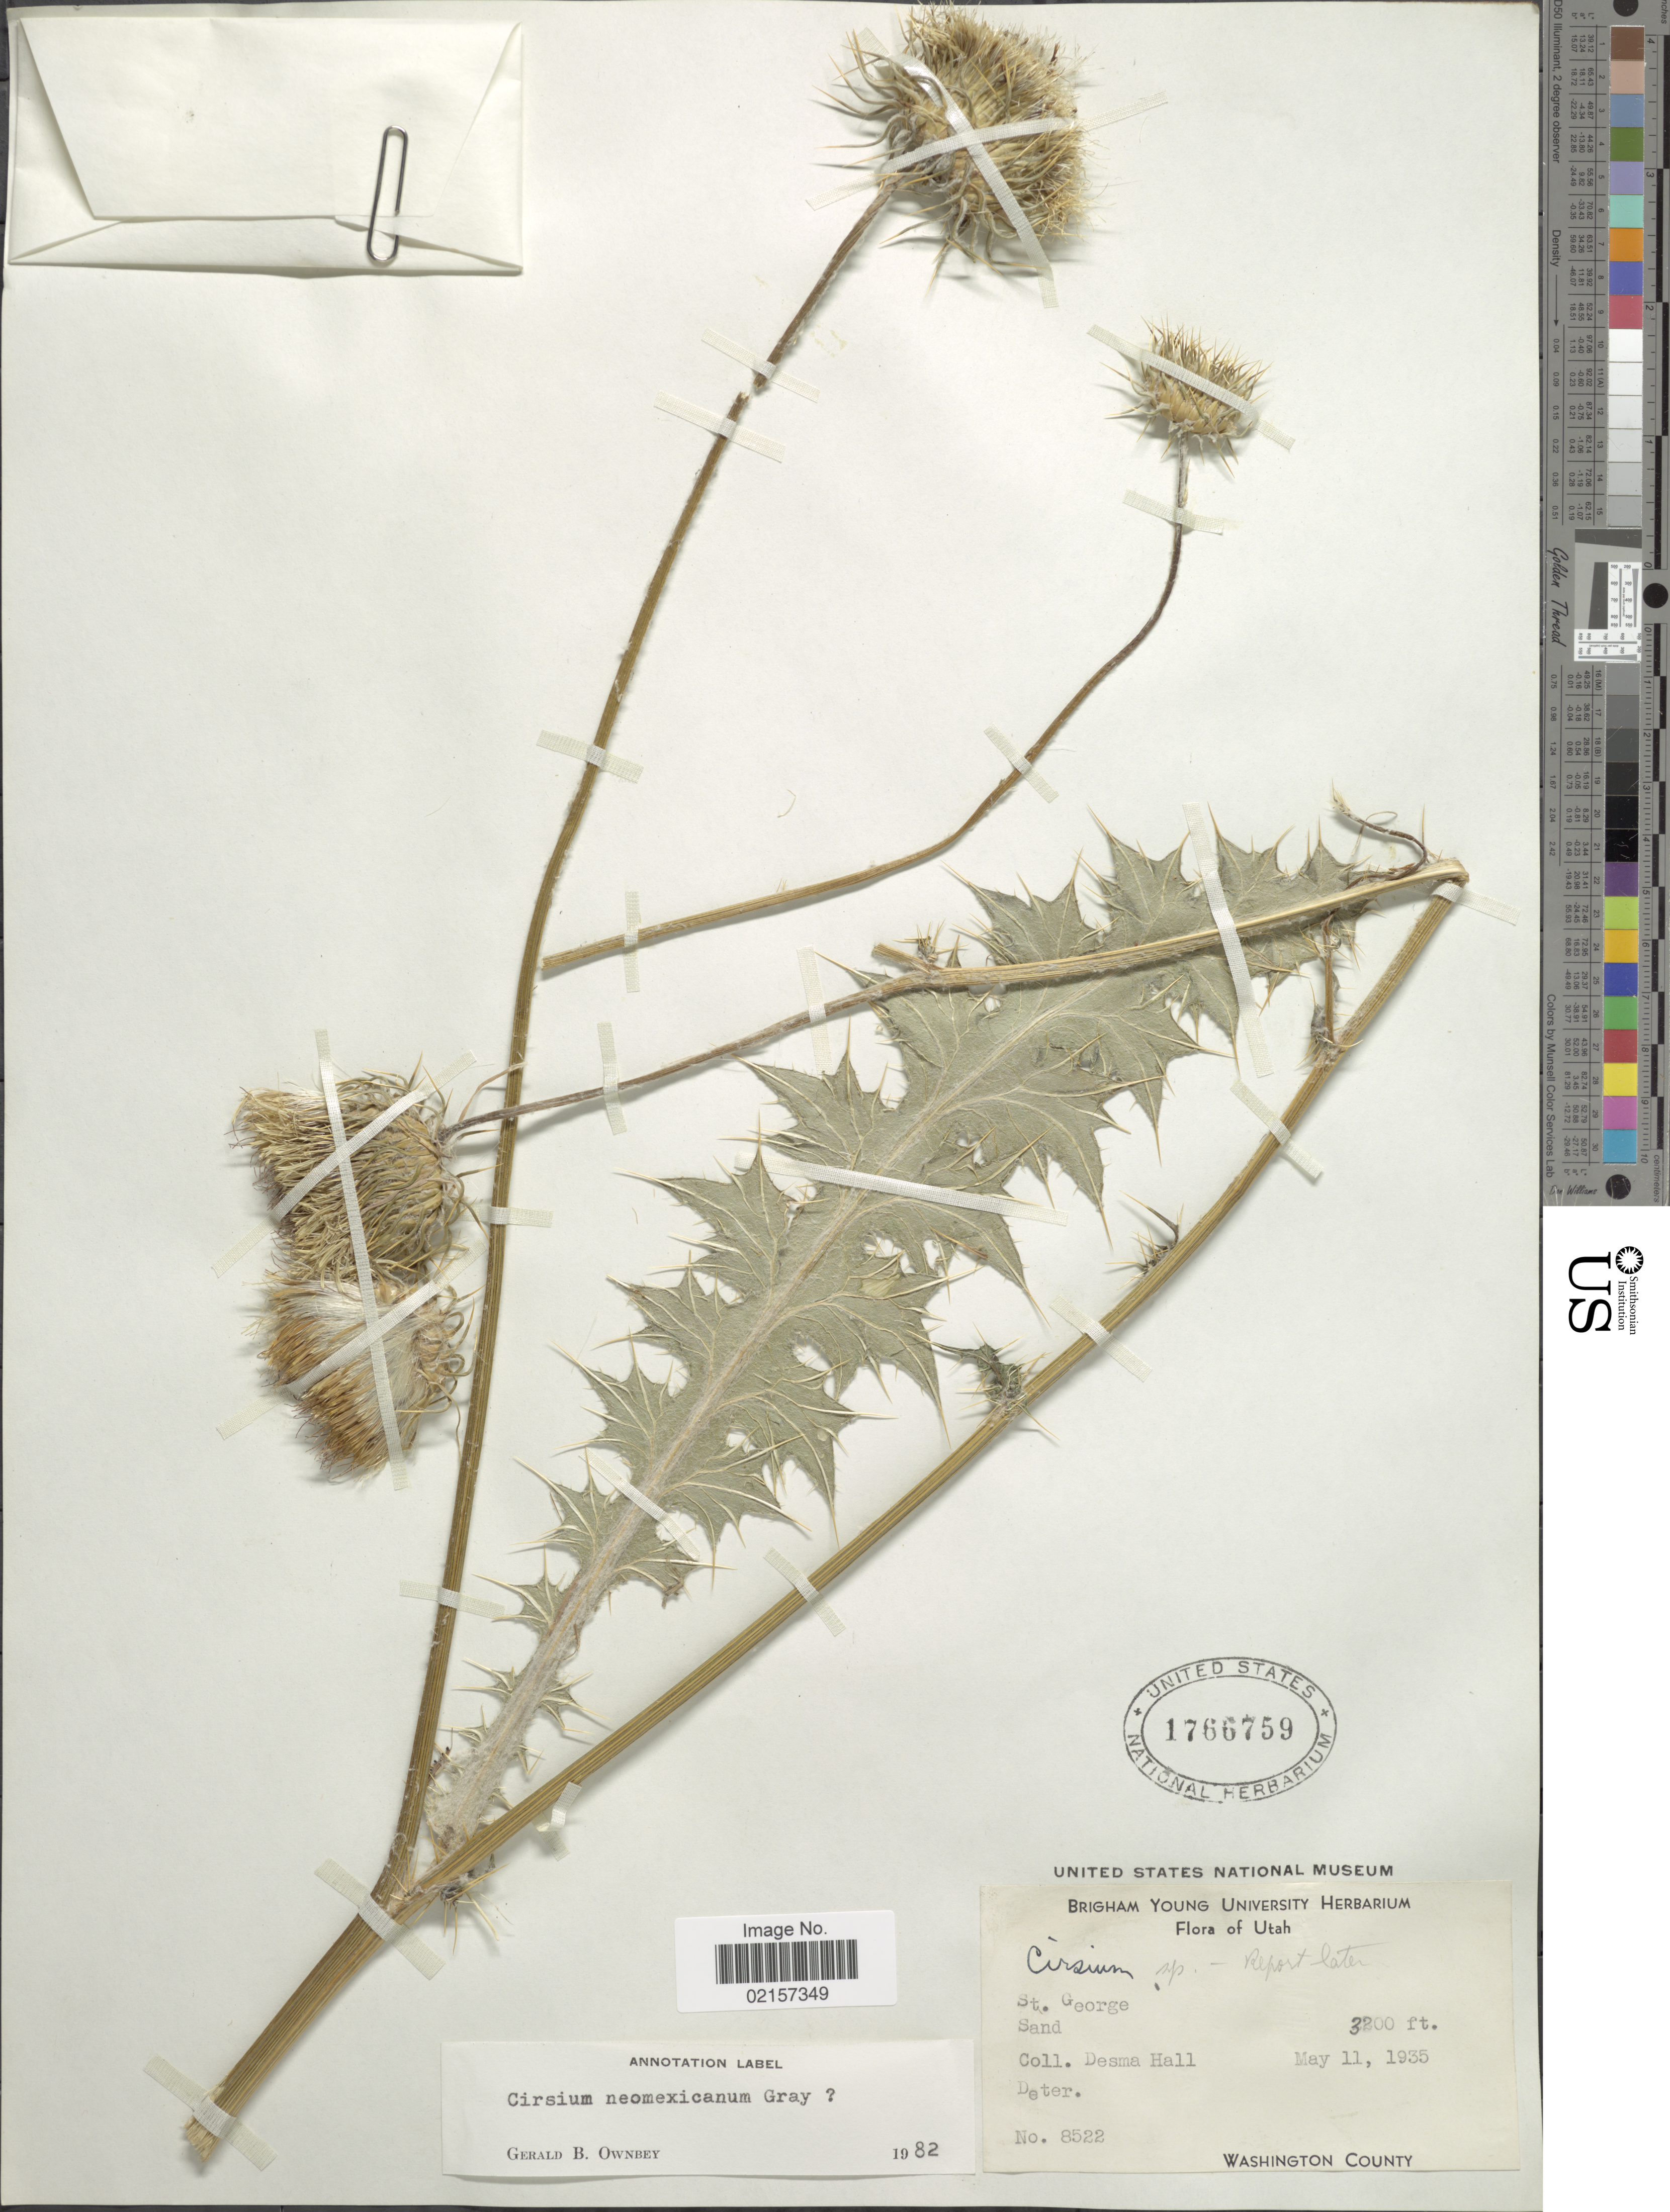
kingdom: Plantae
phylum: Tracheophyta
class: Magnoliopsida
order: Asterales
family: Asteraceae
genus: Cirsium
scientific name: Cirsium neomexicanum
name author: A. Gray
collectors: D. Hall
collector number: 8522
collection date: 1935-05-11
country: United States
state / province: Utah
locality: St. George, Washington County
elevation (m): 975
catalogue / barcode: US 1766759